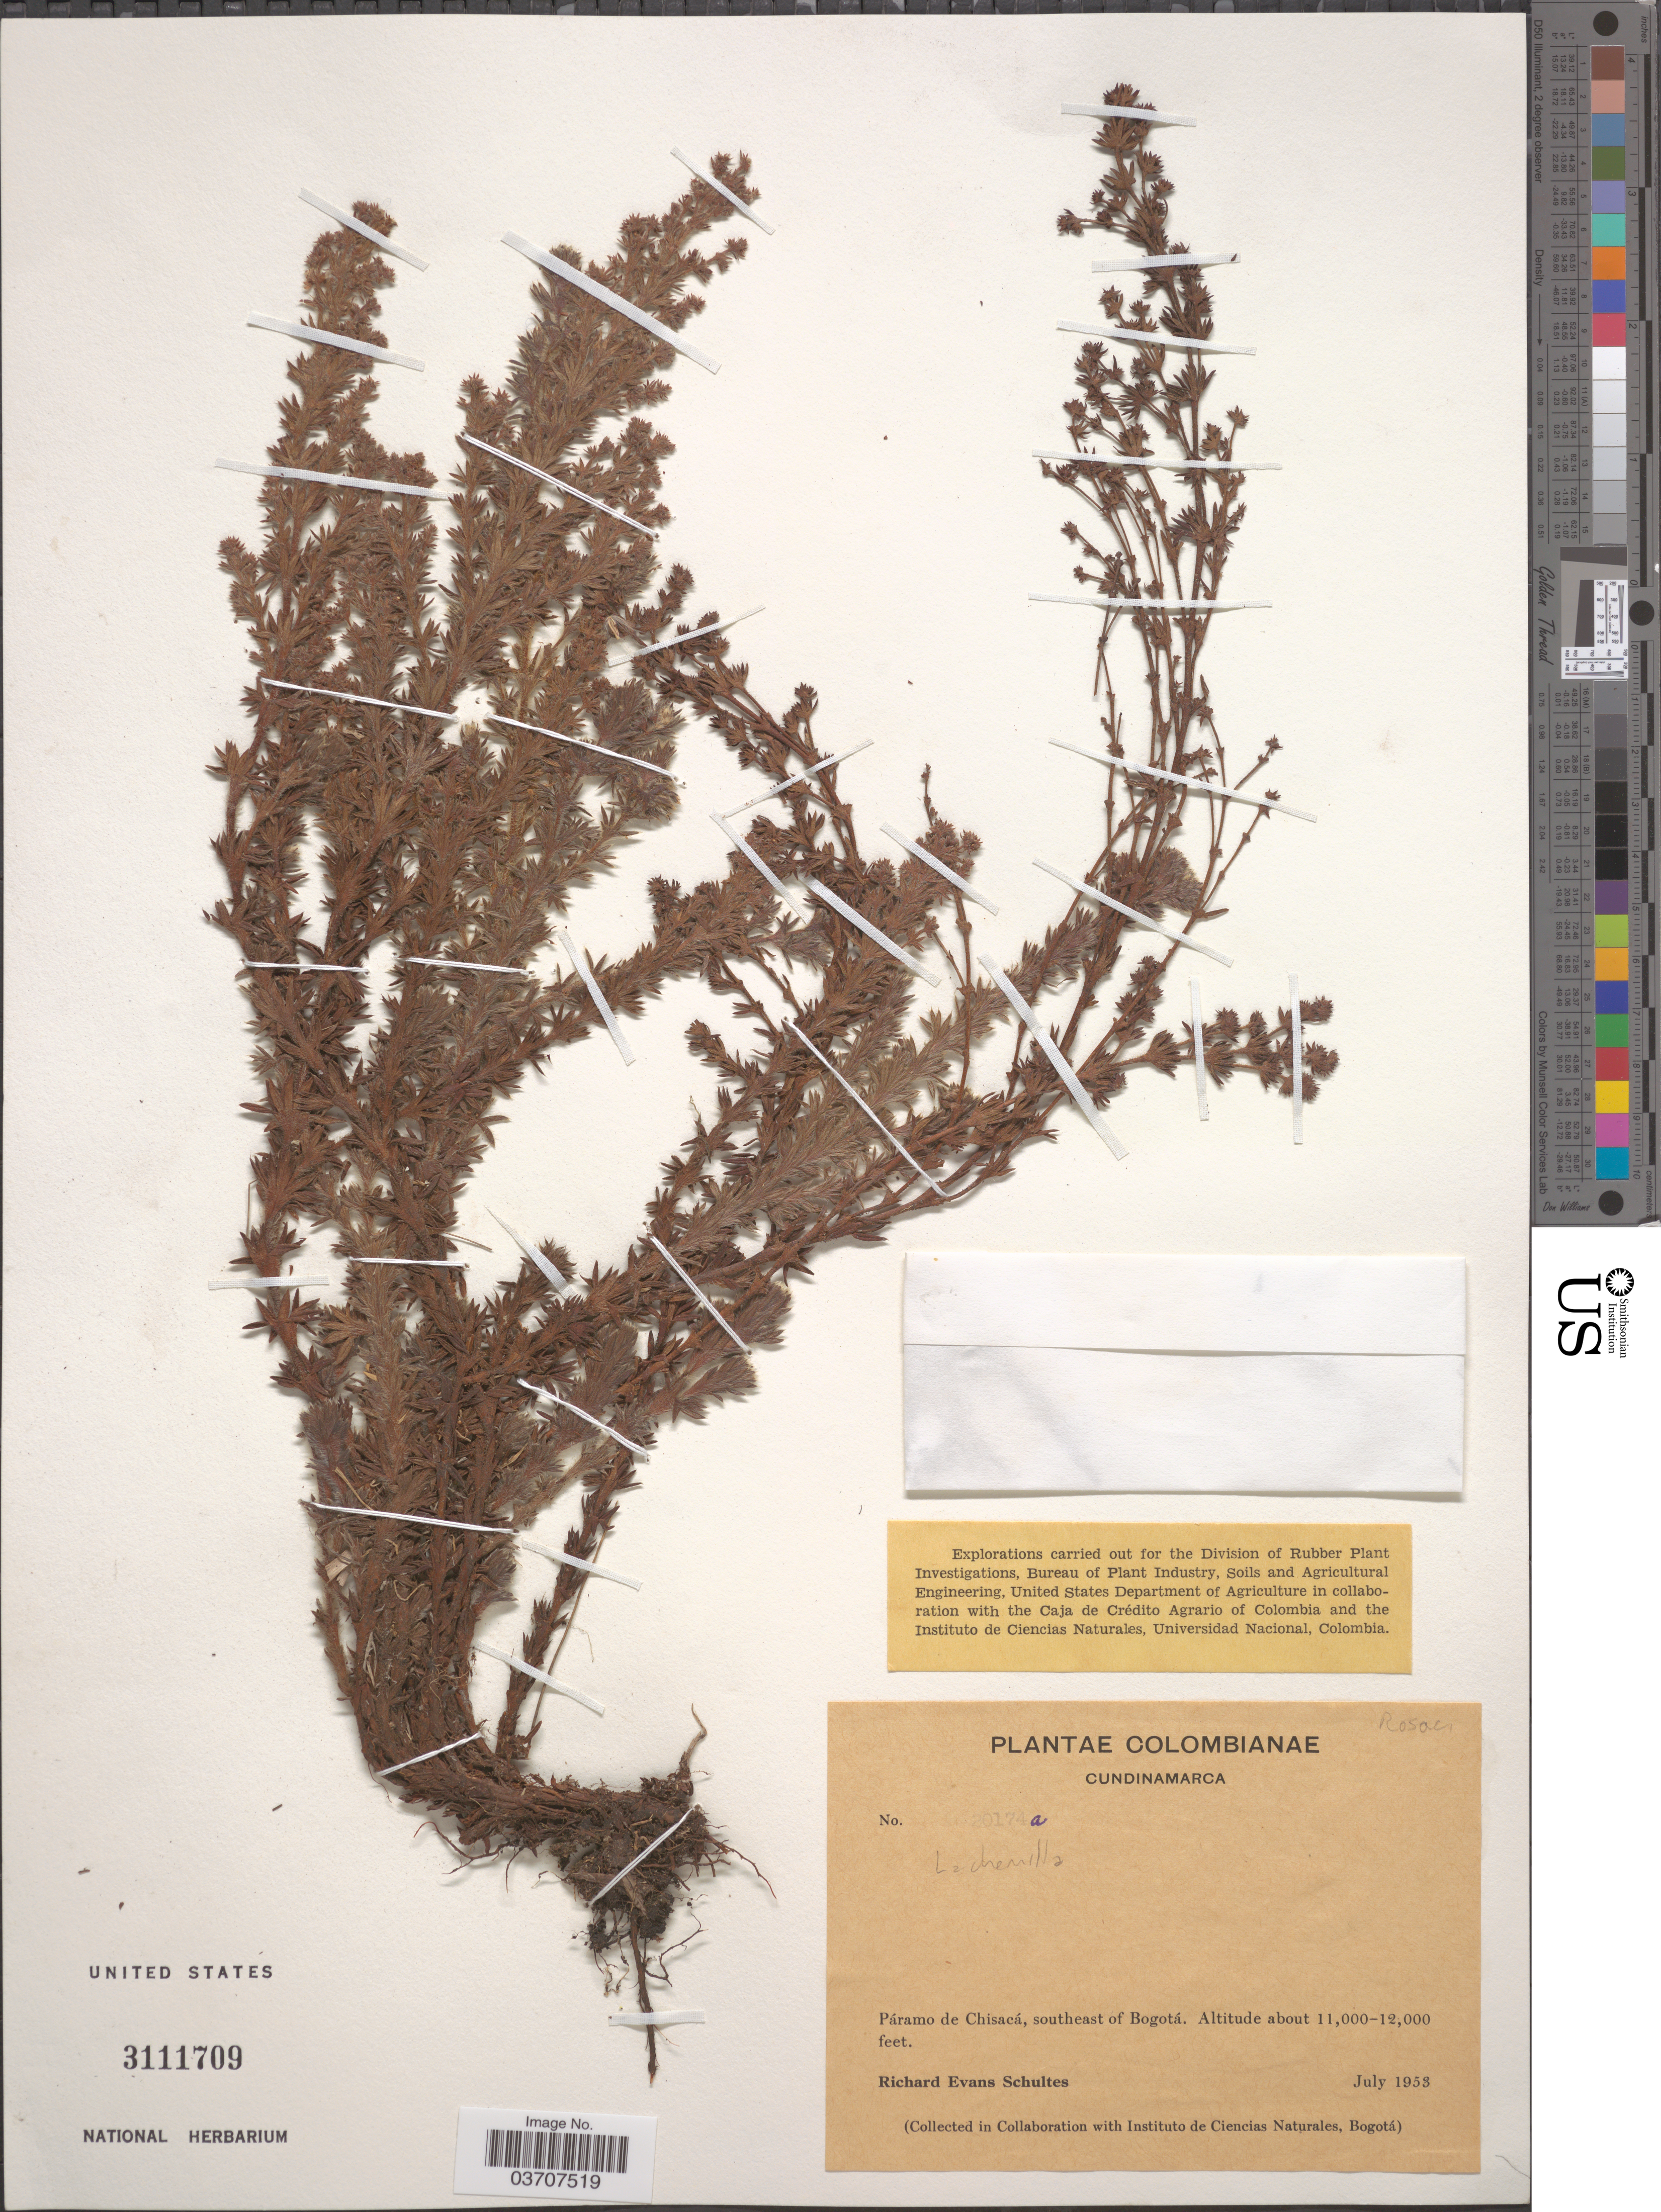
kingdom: Plantae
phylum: Tracheophyta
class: Magnoliopsida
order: Rosales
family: Rosaceae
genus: Lachemilla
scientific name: Lachemilla sp.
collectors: R. E. Schultes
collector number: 20174a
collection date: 1953-07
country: Colombia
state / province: Cundinamarca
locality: Páramo de Chisacá, southwest of Bogotá.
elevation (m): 3353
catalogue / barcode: US 3111709